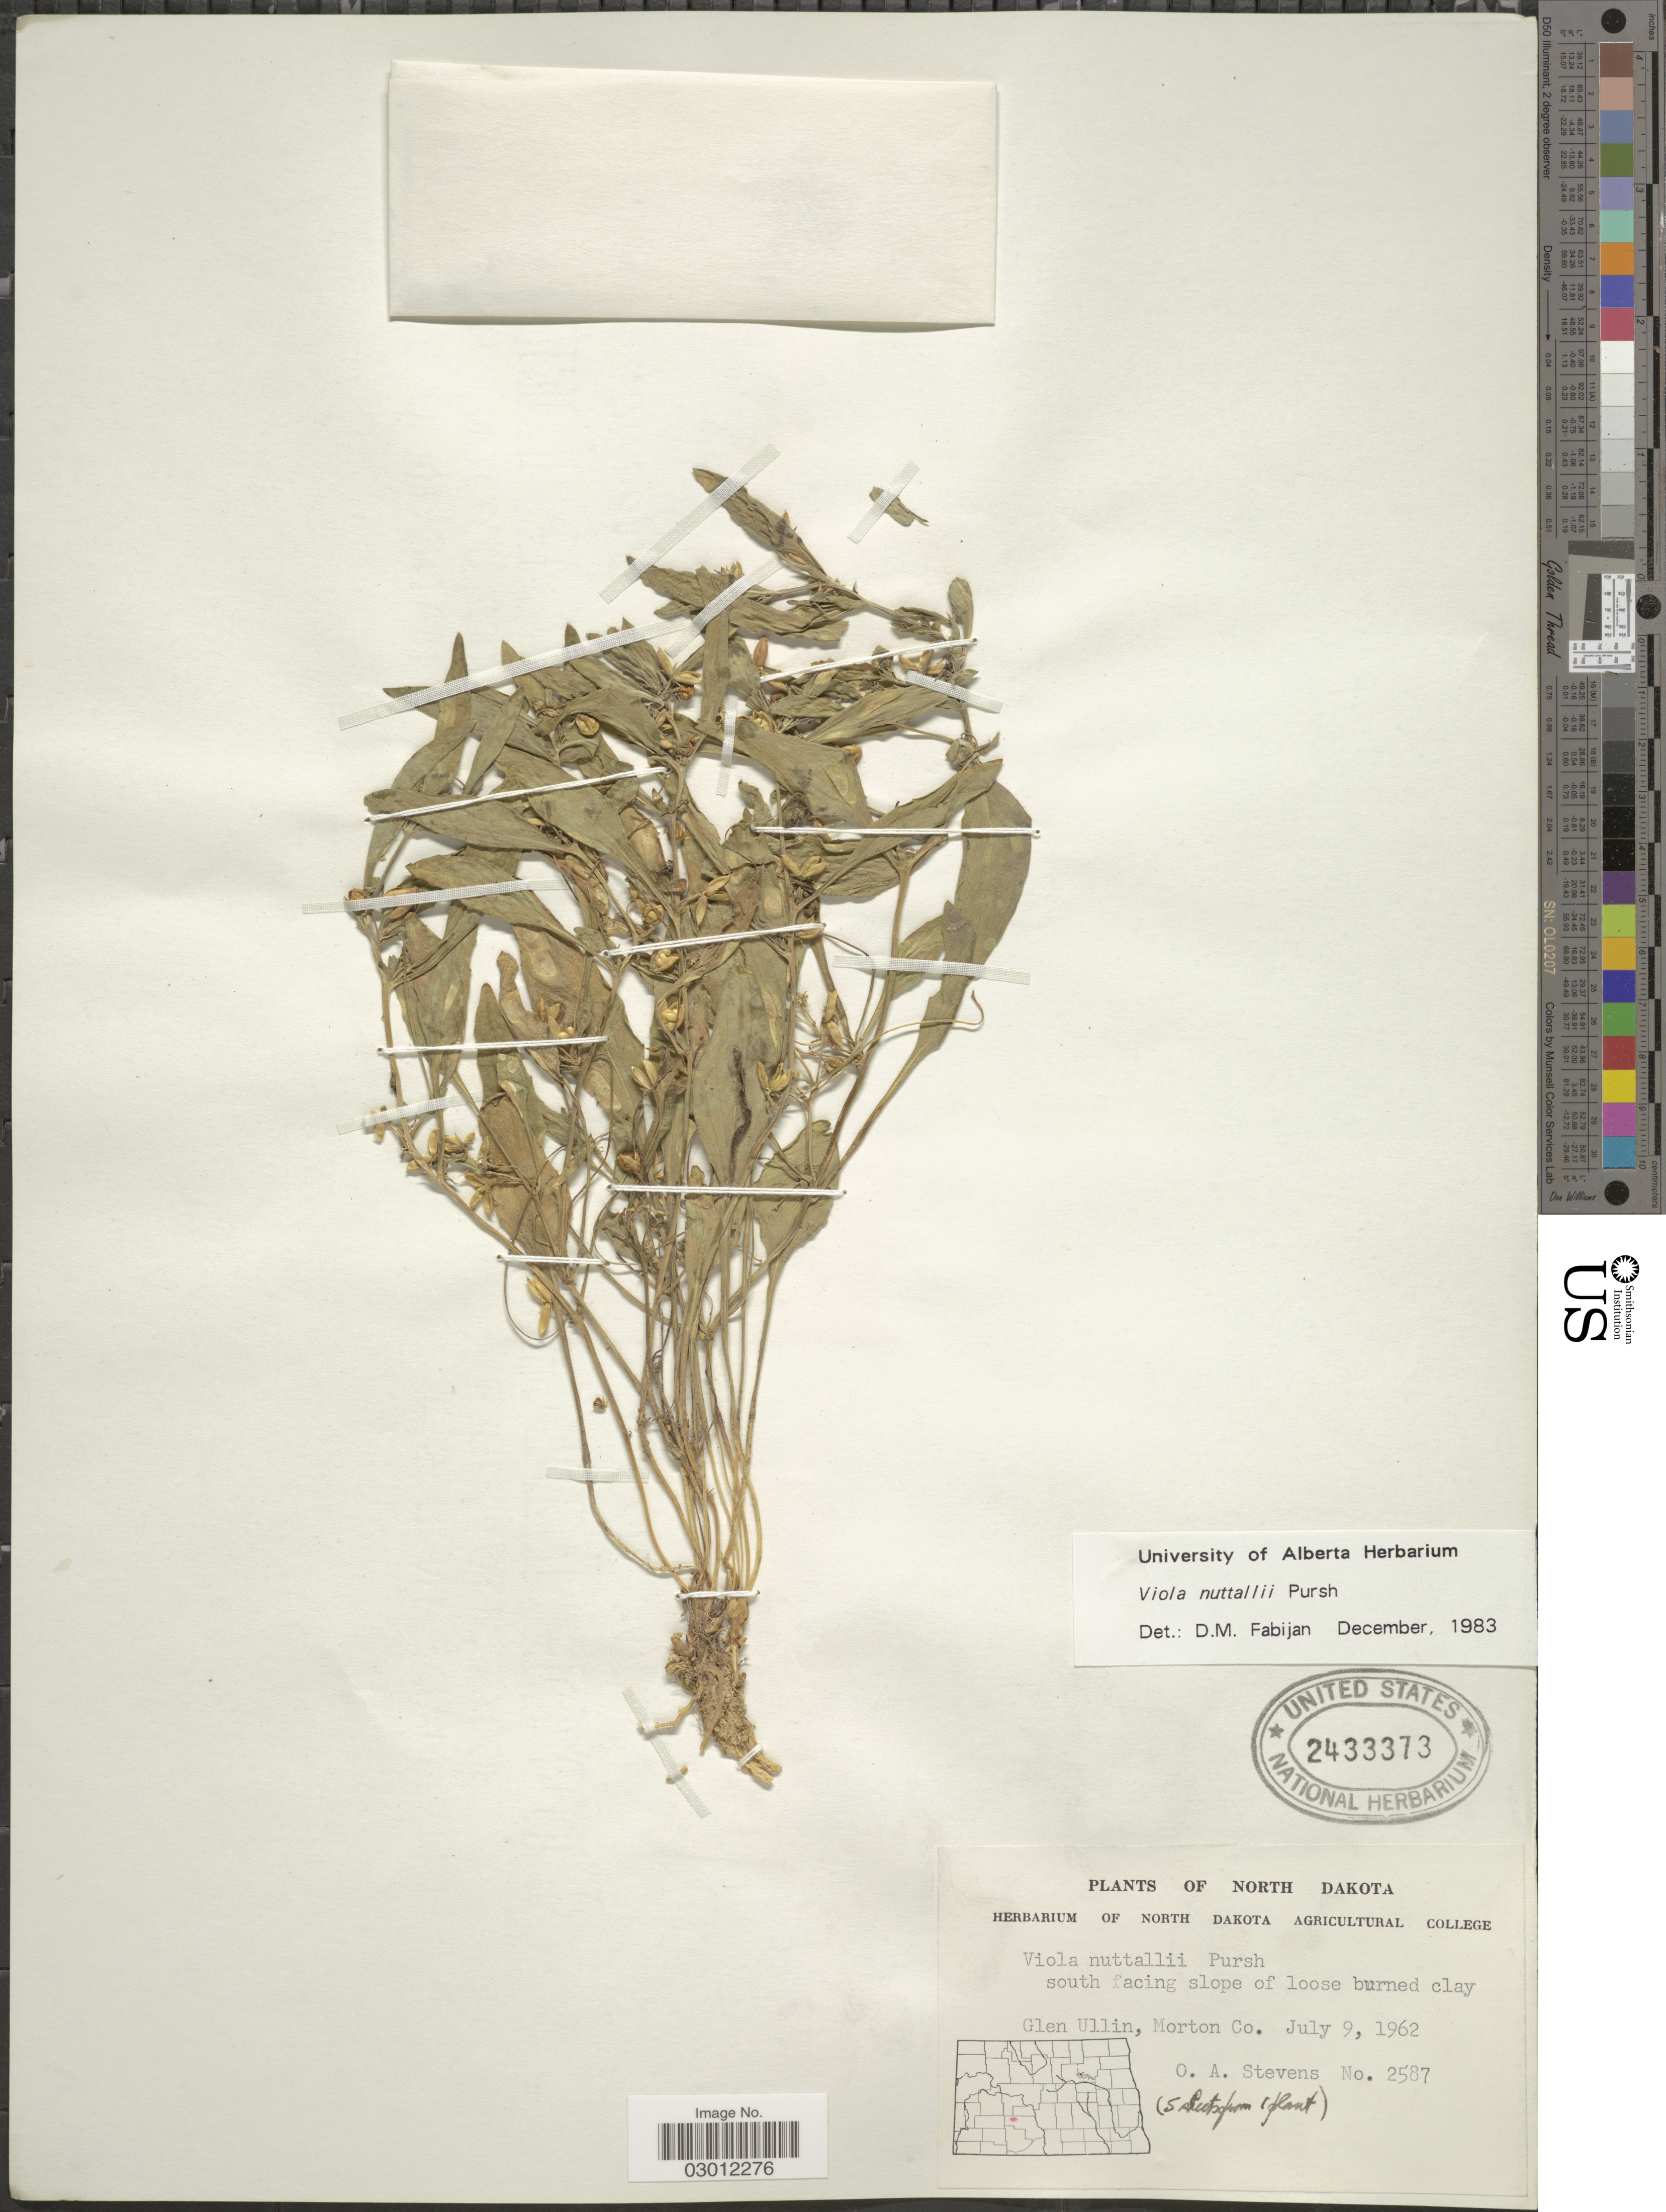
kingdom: Plantae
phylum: Tracheophyta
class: Magnoliopsida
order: Malpighiales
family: Violaceae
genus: Viola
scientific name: Viola nuttallii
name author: Pursh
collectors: O. A. Stevens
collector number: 2587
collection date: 1962-07-09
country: United States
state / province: North Dakota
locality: Glen Ullin, Morton Co.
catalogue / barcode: US 2433373